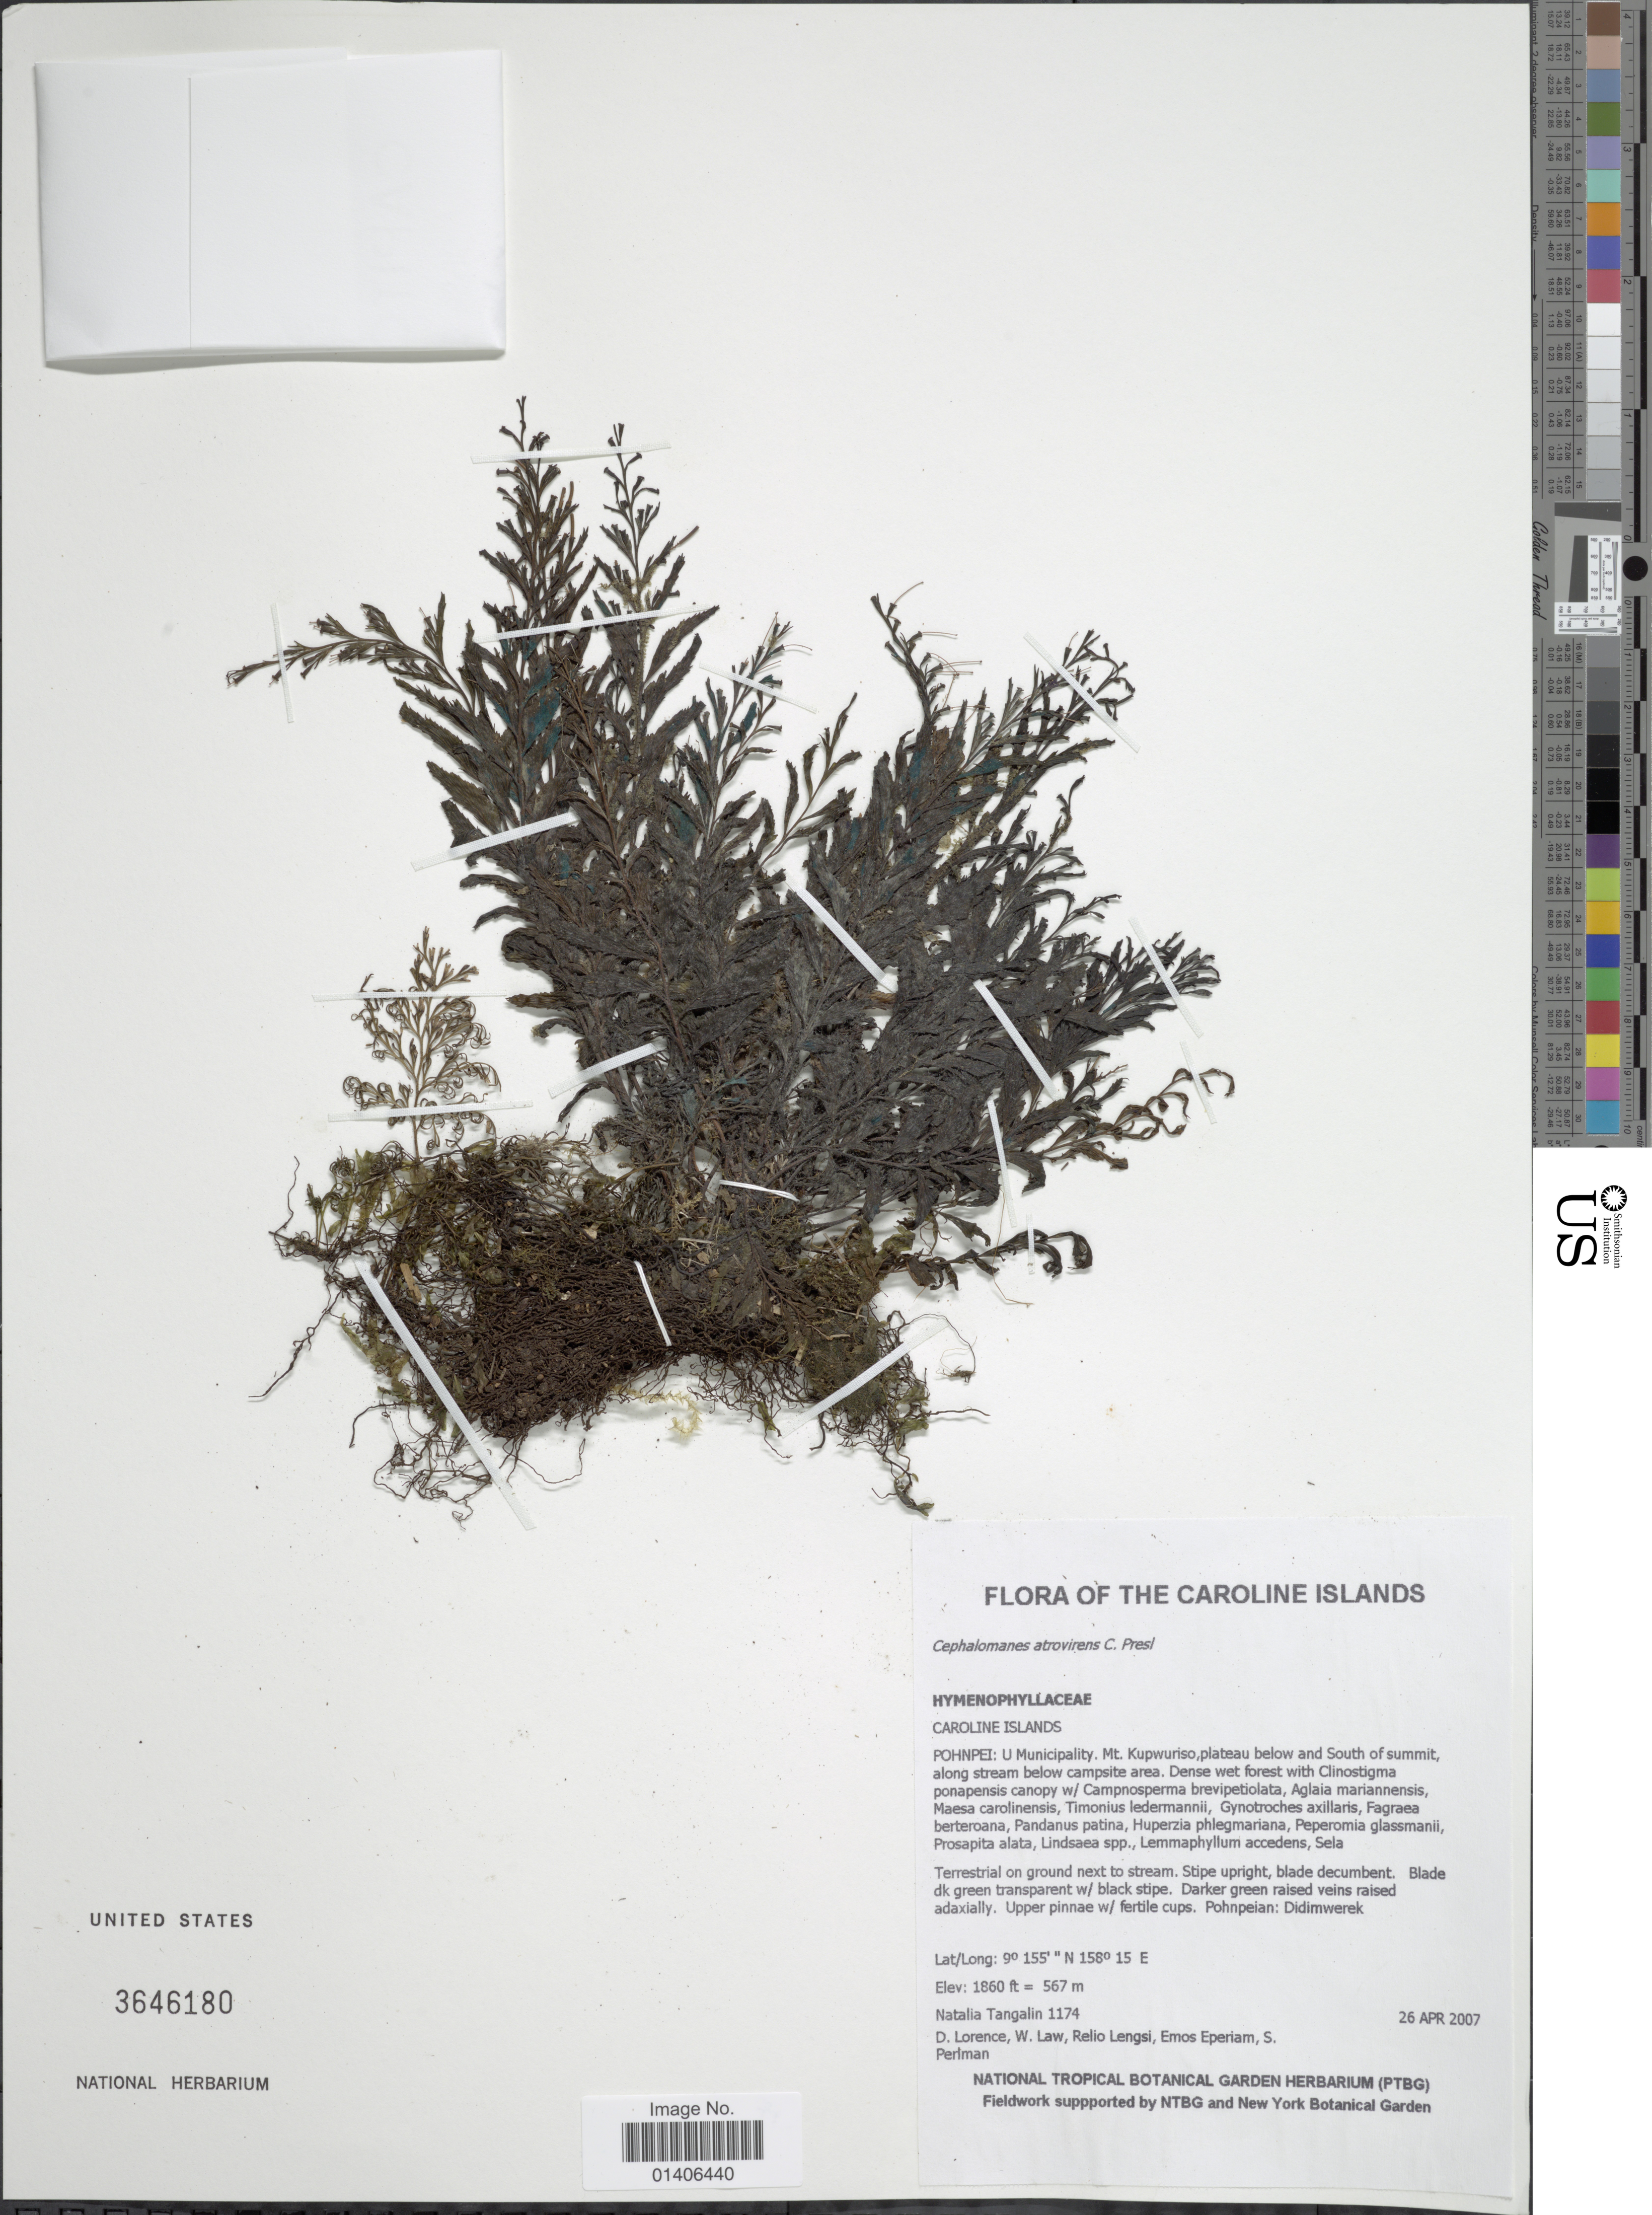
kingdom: Plantae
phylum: Tracheophyta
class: Polypodiopsida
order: Hymenophyllales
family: Hymenophyllaceae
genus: Cephalomanes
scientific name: Cephalomanes atrovirens subsp. boryanum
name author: (Kunze) K. Iwats.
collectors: N. Tangalin, D. Lorence, W. Law, R. Lengsi & et al.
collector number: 1174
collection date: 2007-04-26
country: Micronesia, Federated States of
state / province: Pohnpei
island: Pohnpei [Ponape]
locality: U Municipality, mt Kupuwuriso, plateau below and South of summit along stream below campsite along stream below campsite area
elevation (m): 567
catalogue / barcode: US 3646180